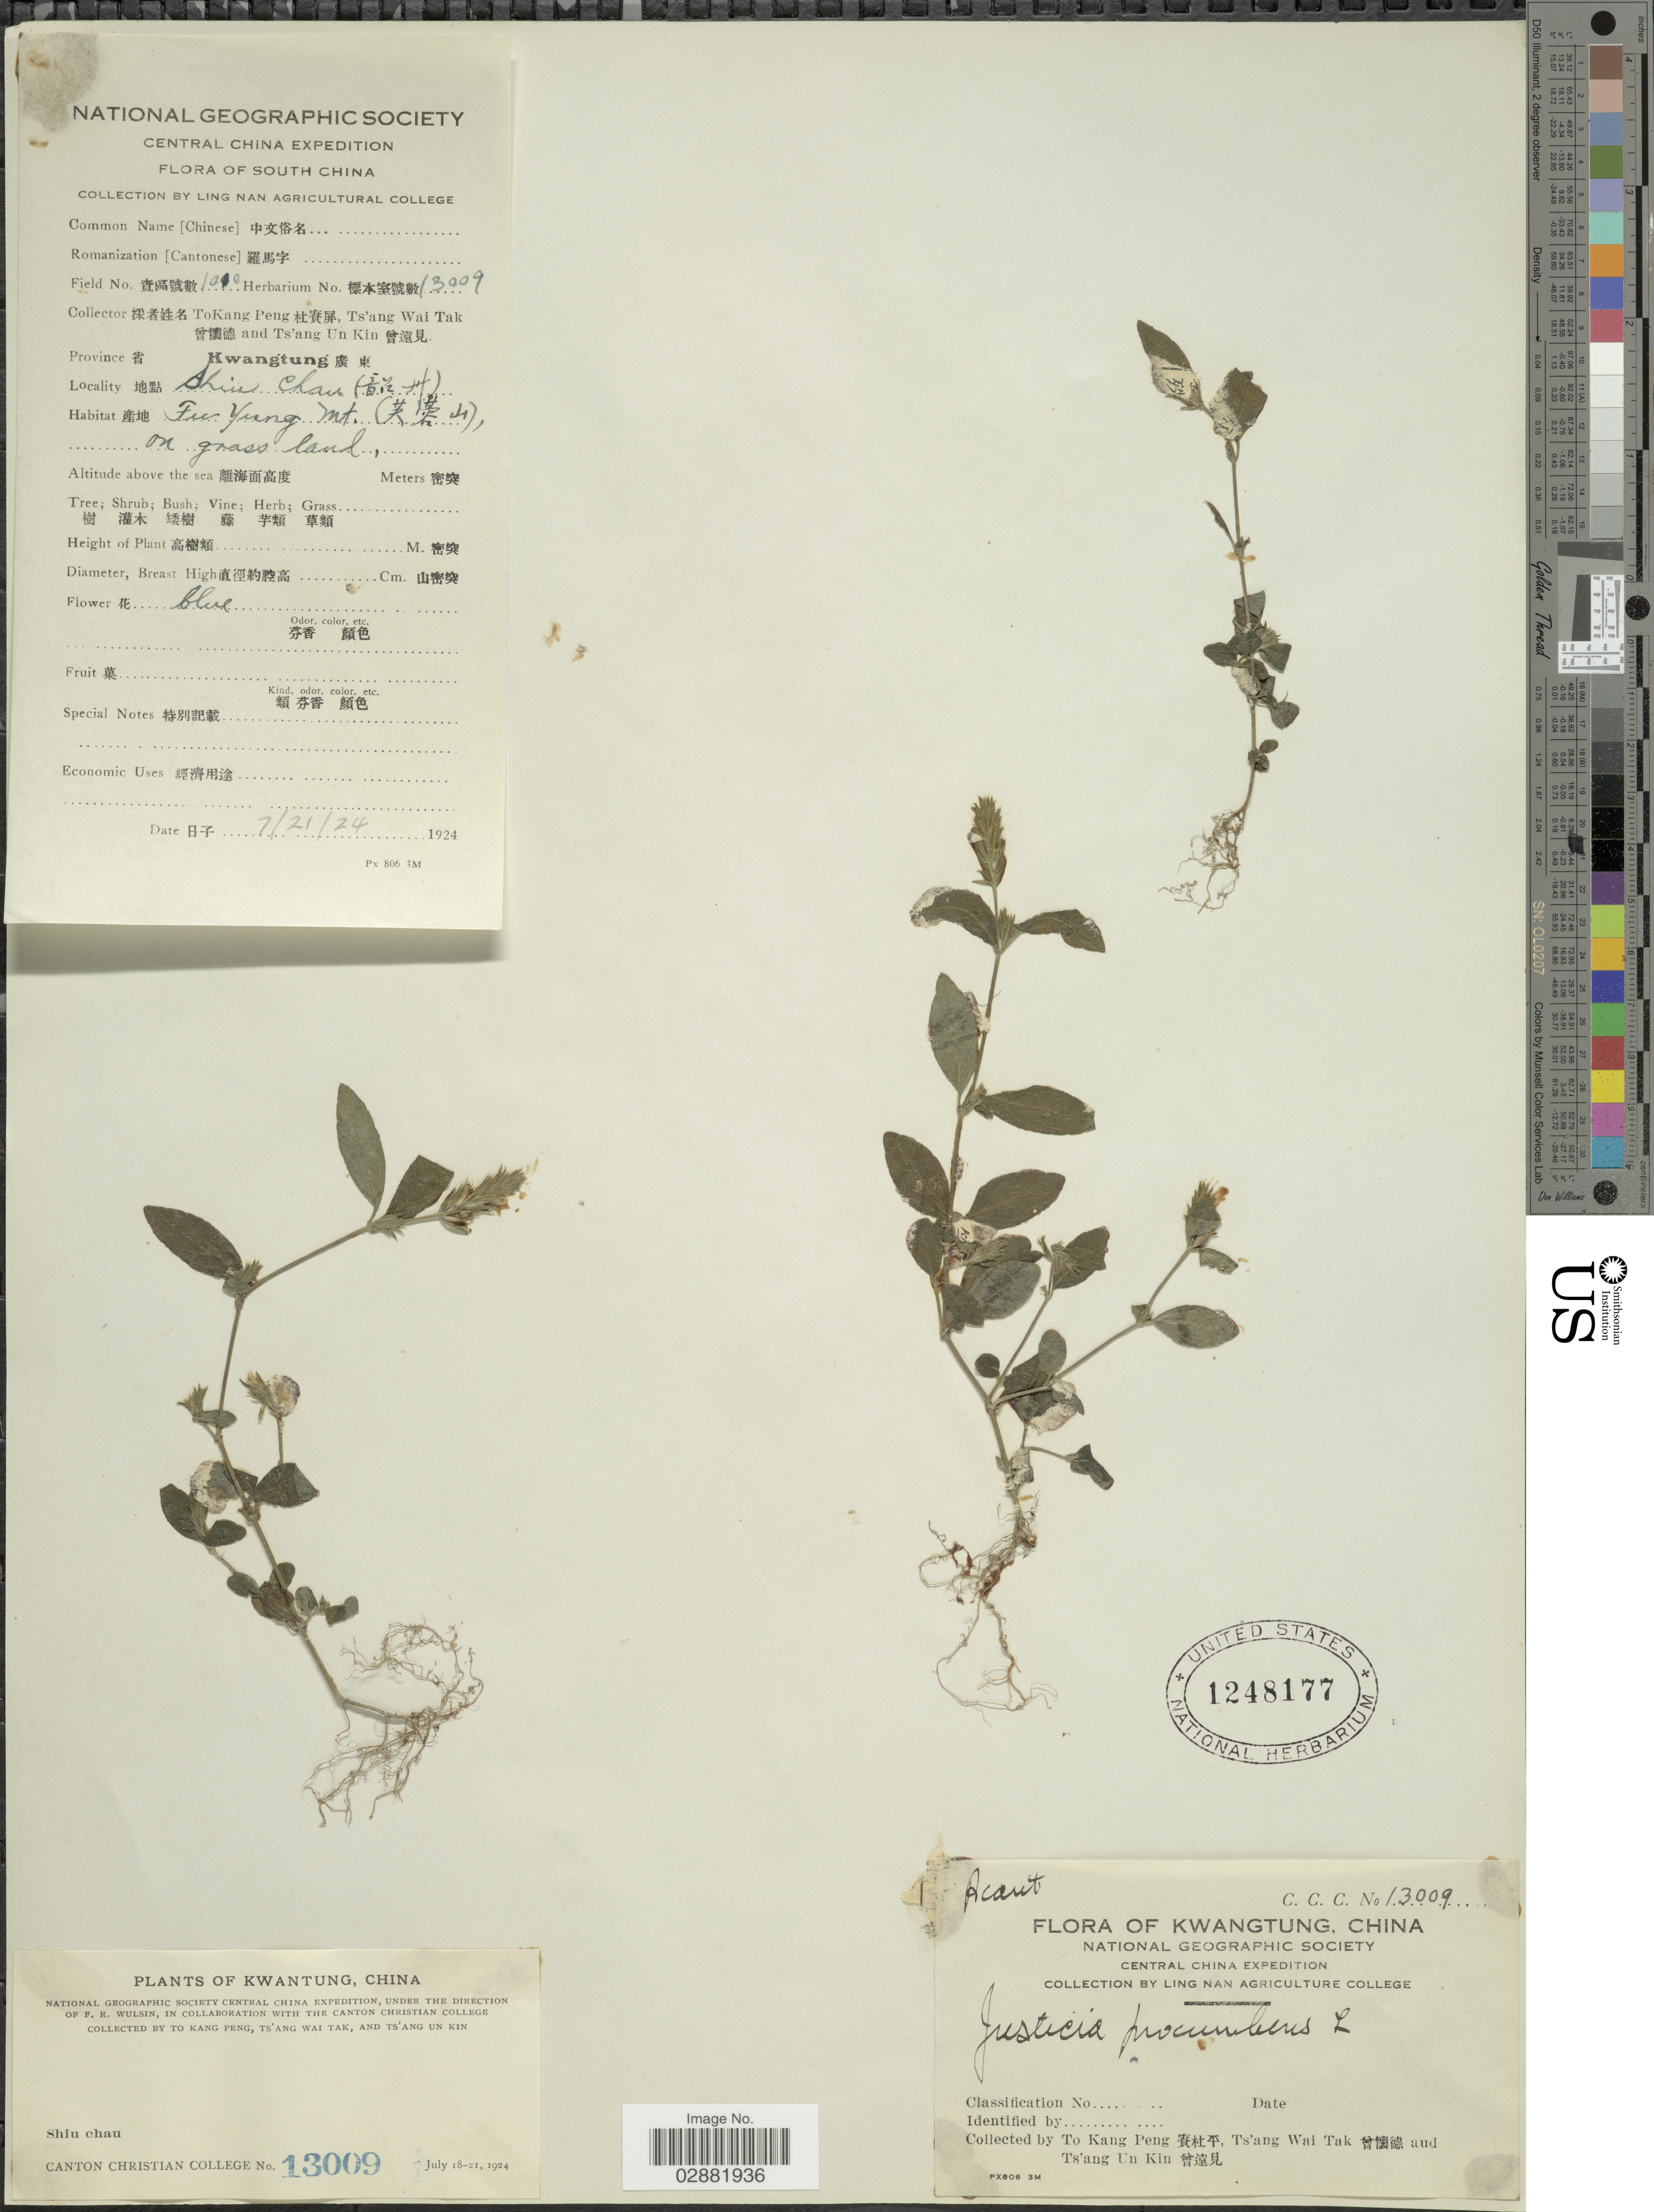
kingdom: Plantae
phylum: Tracheophyta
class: Magnoliopsida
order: Lamiales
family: Acanthaceae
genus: Justicia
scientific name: Justicia procumbens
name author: L.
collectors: Kang Peng To, W. T. Tsang & Ts' Ang Un Kin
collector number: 13009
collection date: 1924-07-21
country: China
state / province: Guangdong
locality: Kwangtung, Central China, Shiu Chau (X), Fu Yung Mt. (X).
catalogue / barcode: US 1248177